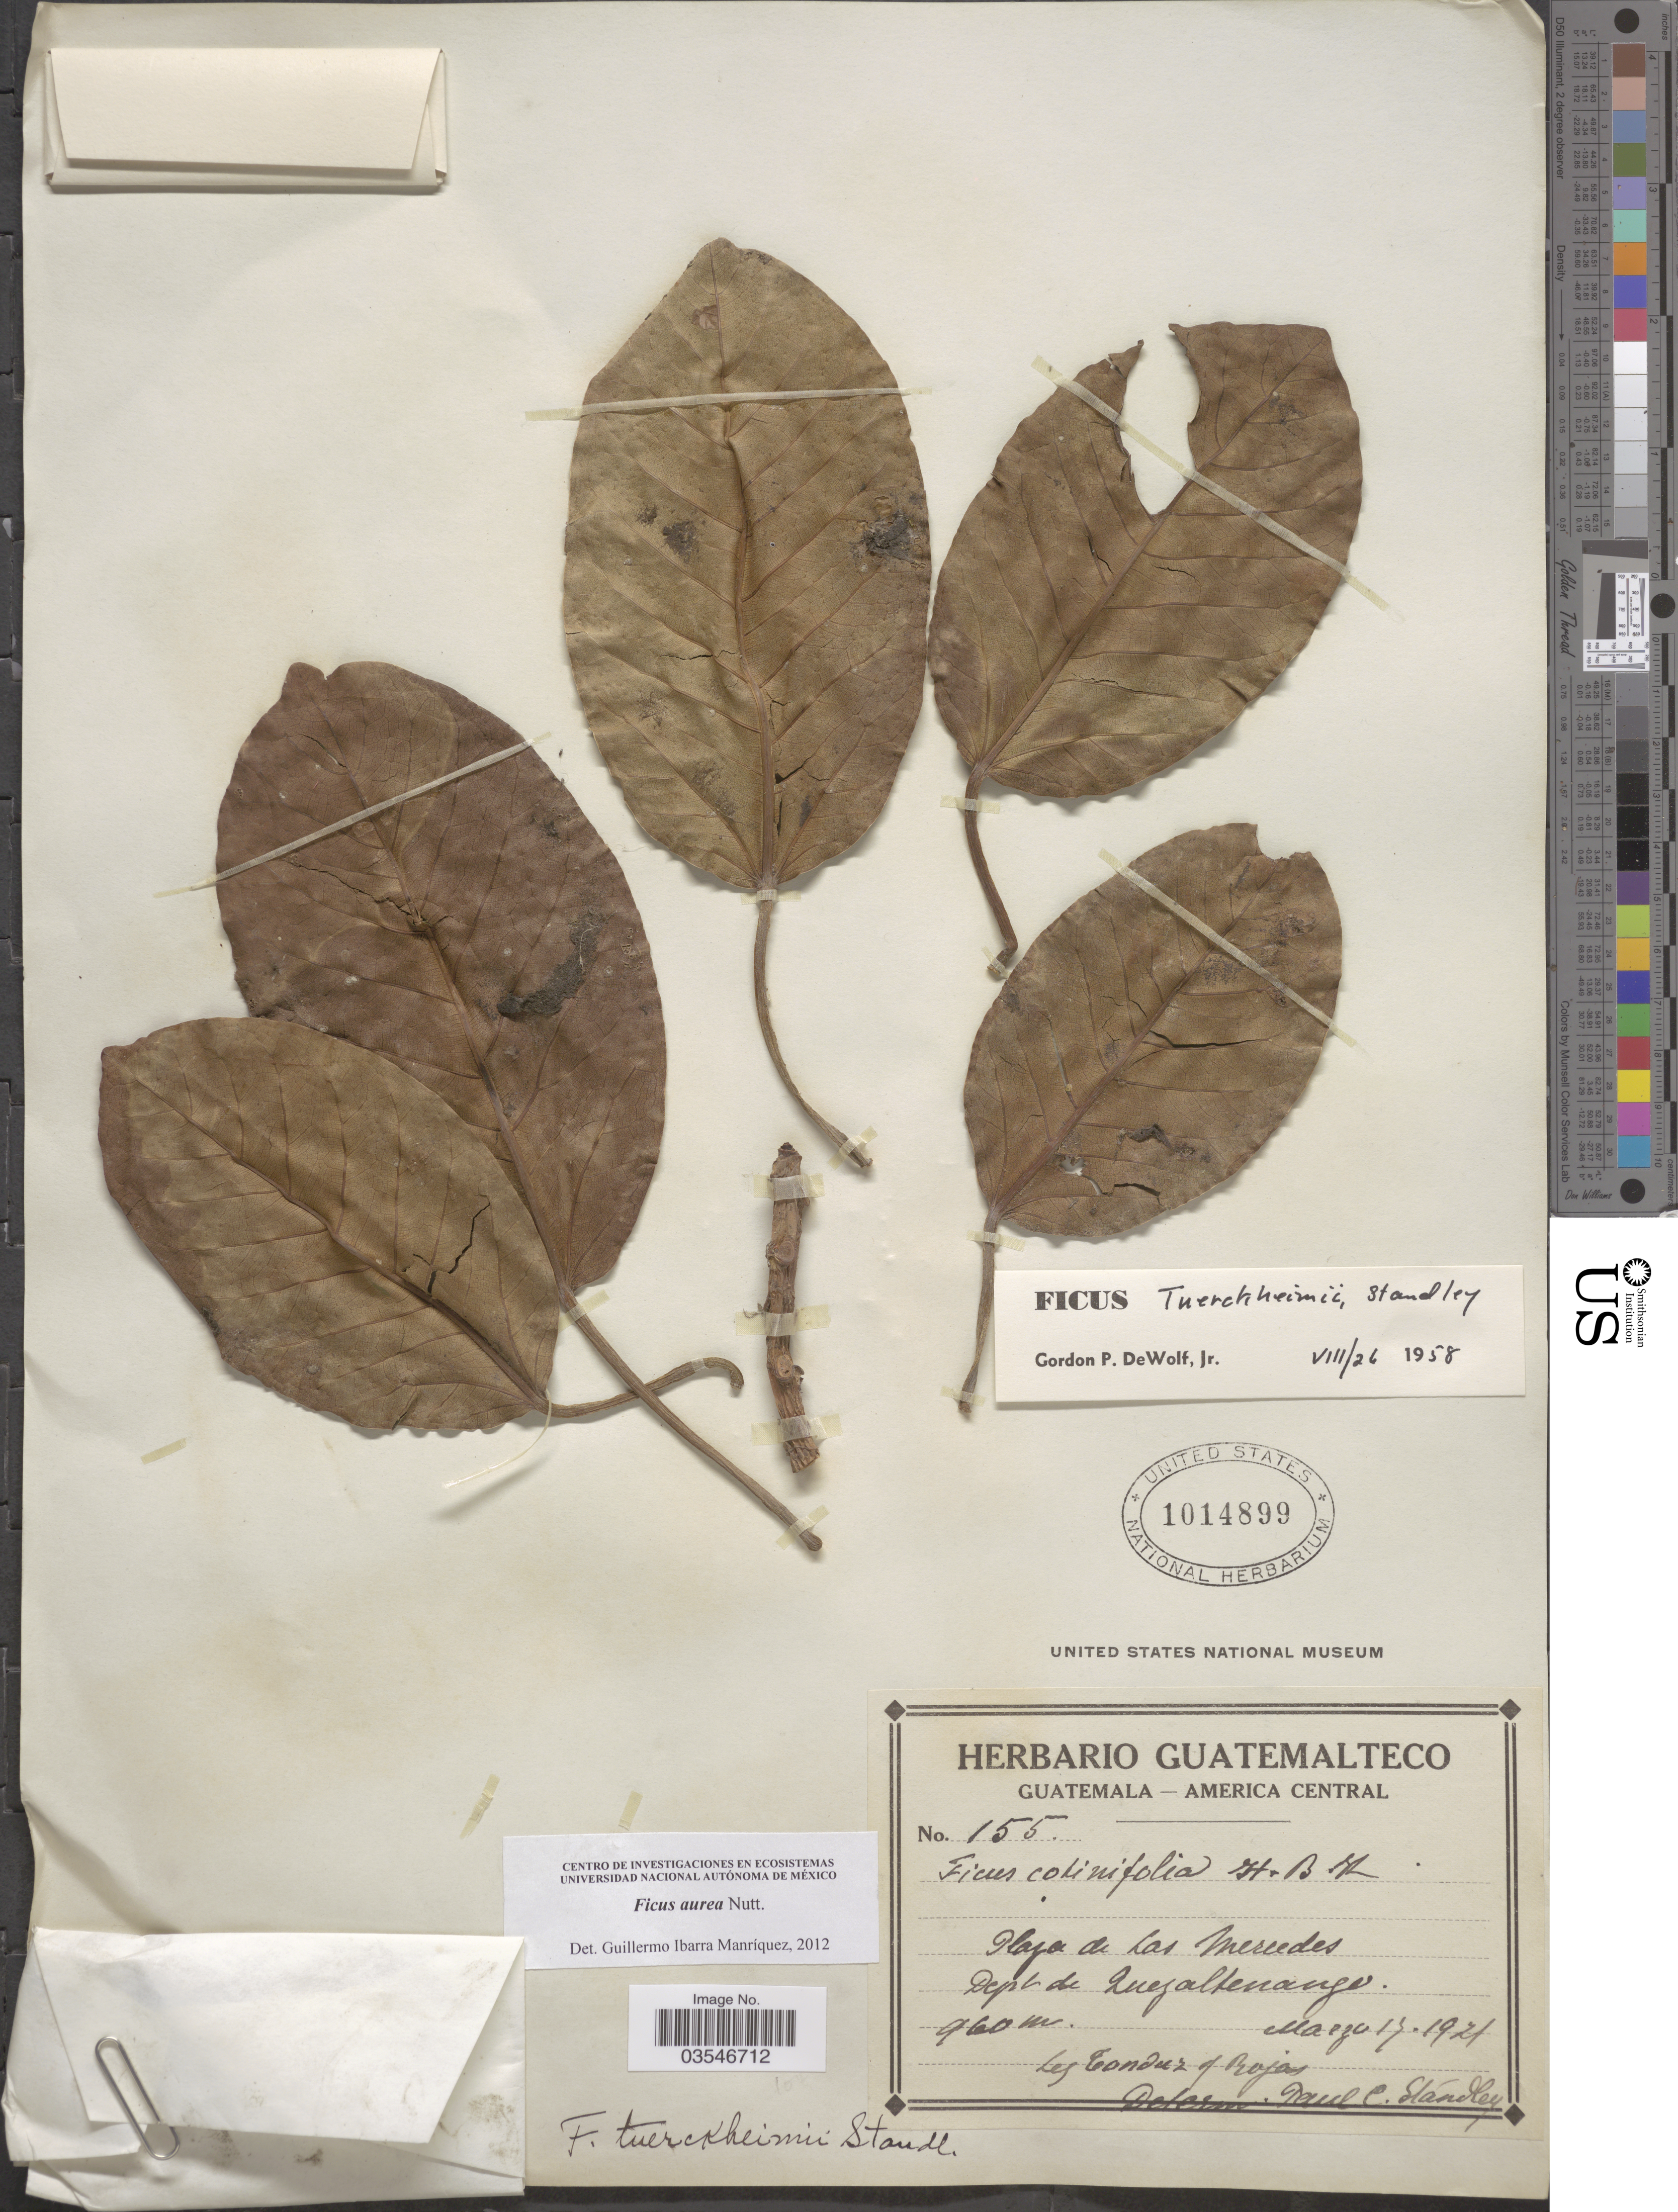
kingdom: Plantae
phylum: Tracheophyta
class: Magnoliopsida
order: Rosales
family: Moraceae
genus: Ficus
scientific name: Ficus aurea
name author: Nutt.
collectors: Tonduz & Rojas, --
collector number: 155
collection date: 1921-03-17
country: Guatemala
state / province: Quetzaltenango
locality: Playa de Las Mercedes. Dept. de Quezaltenango.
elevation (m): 960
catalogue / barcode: US 1014899